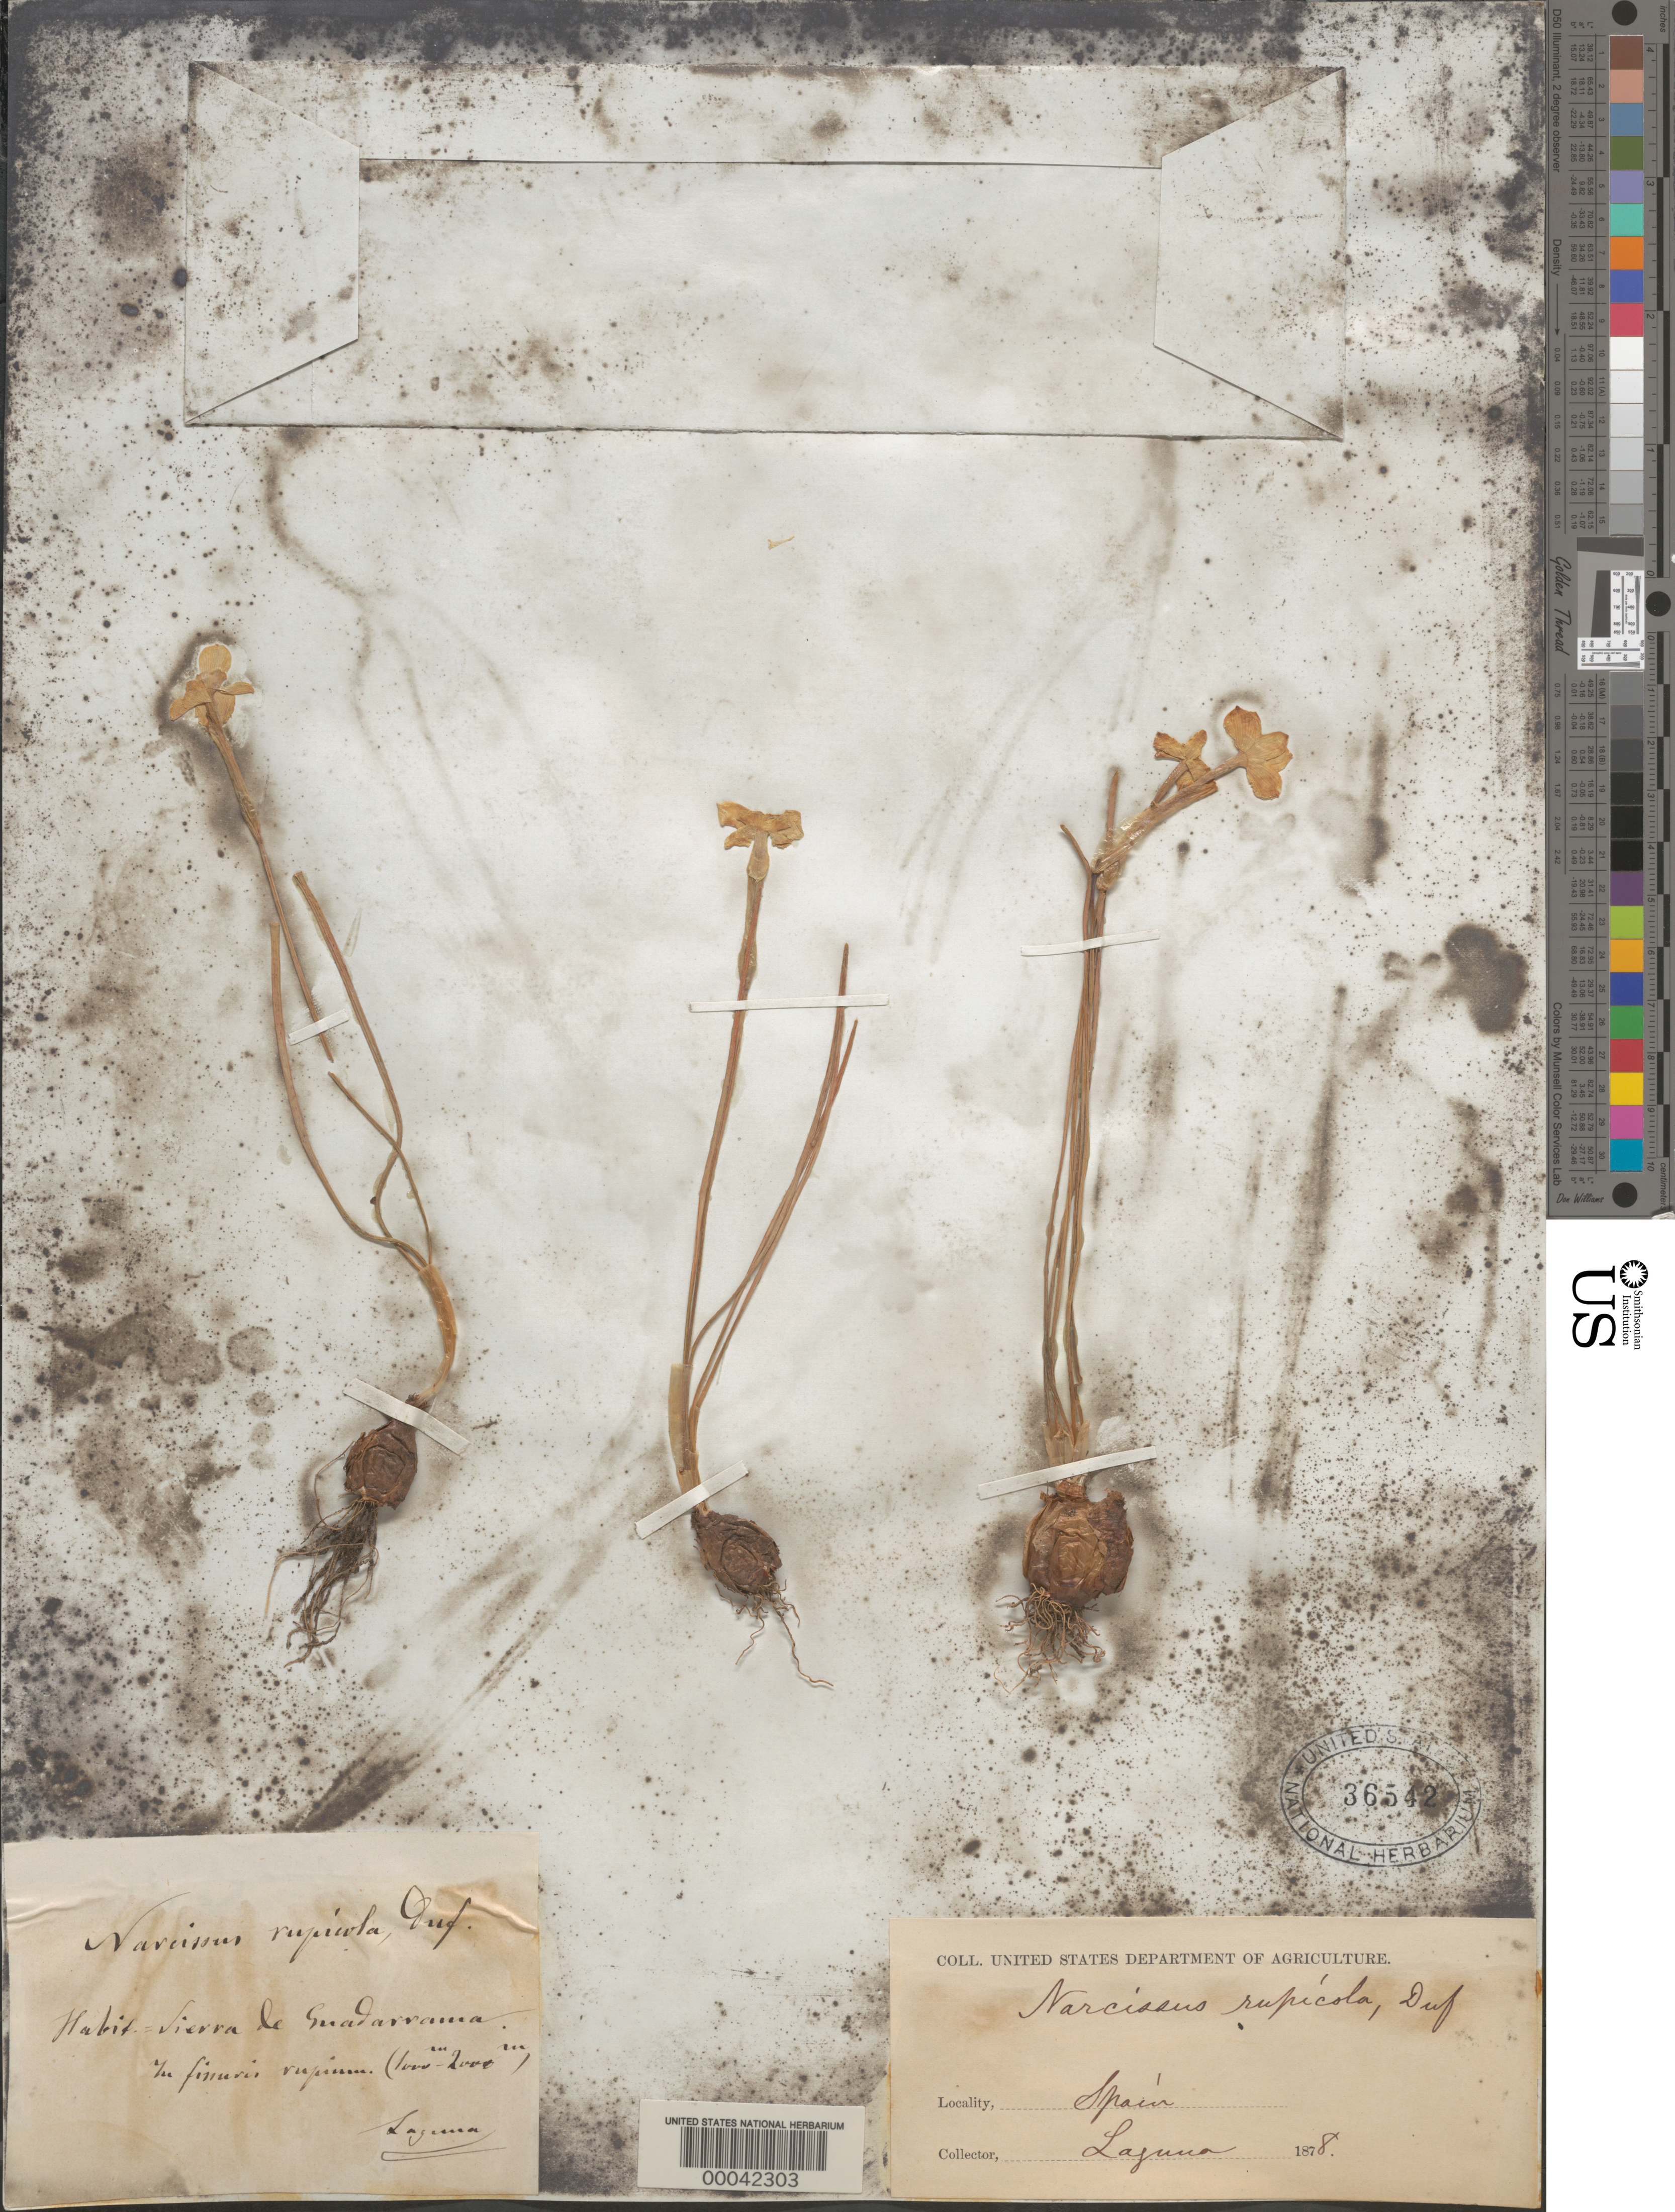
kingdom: Plantae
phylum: Tracheophyta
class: Liliopsida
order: Asparagales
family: Amaryllidaceae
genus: Narcissus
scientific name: Narcissus rupicola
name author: Dufour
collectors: -. Laguna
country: Spain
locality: Sierra de guadarrama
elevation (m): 1000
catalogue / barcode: US 36542